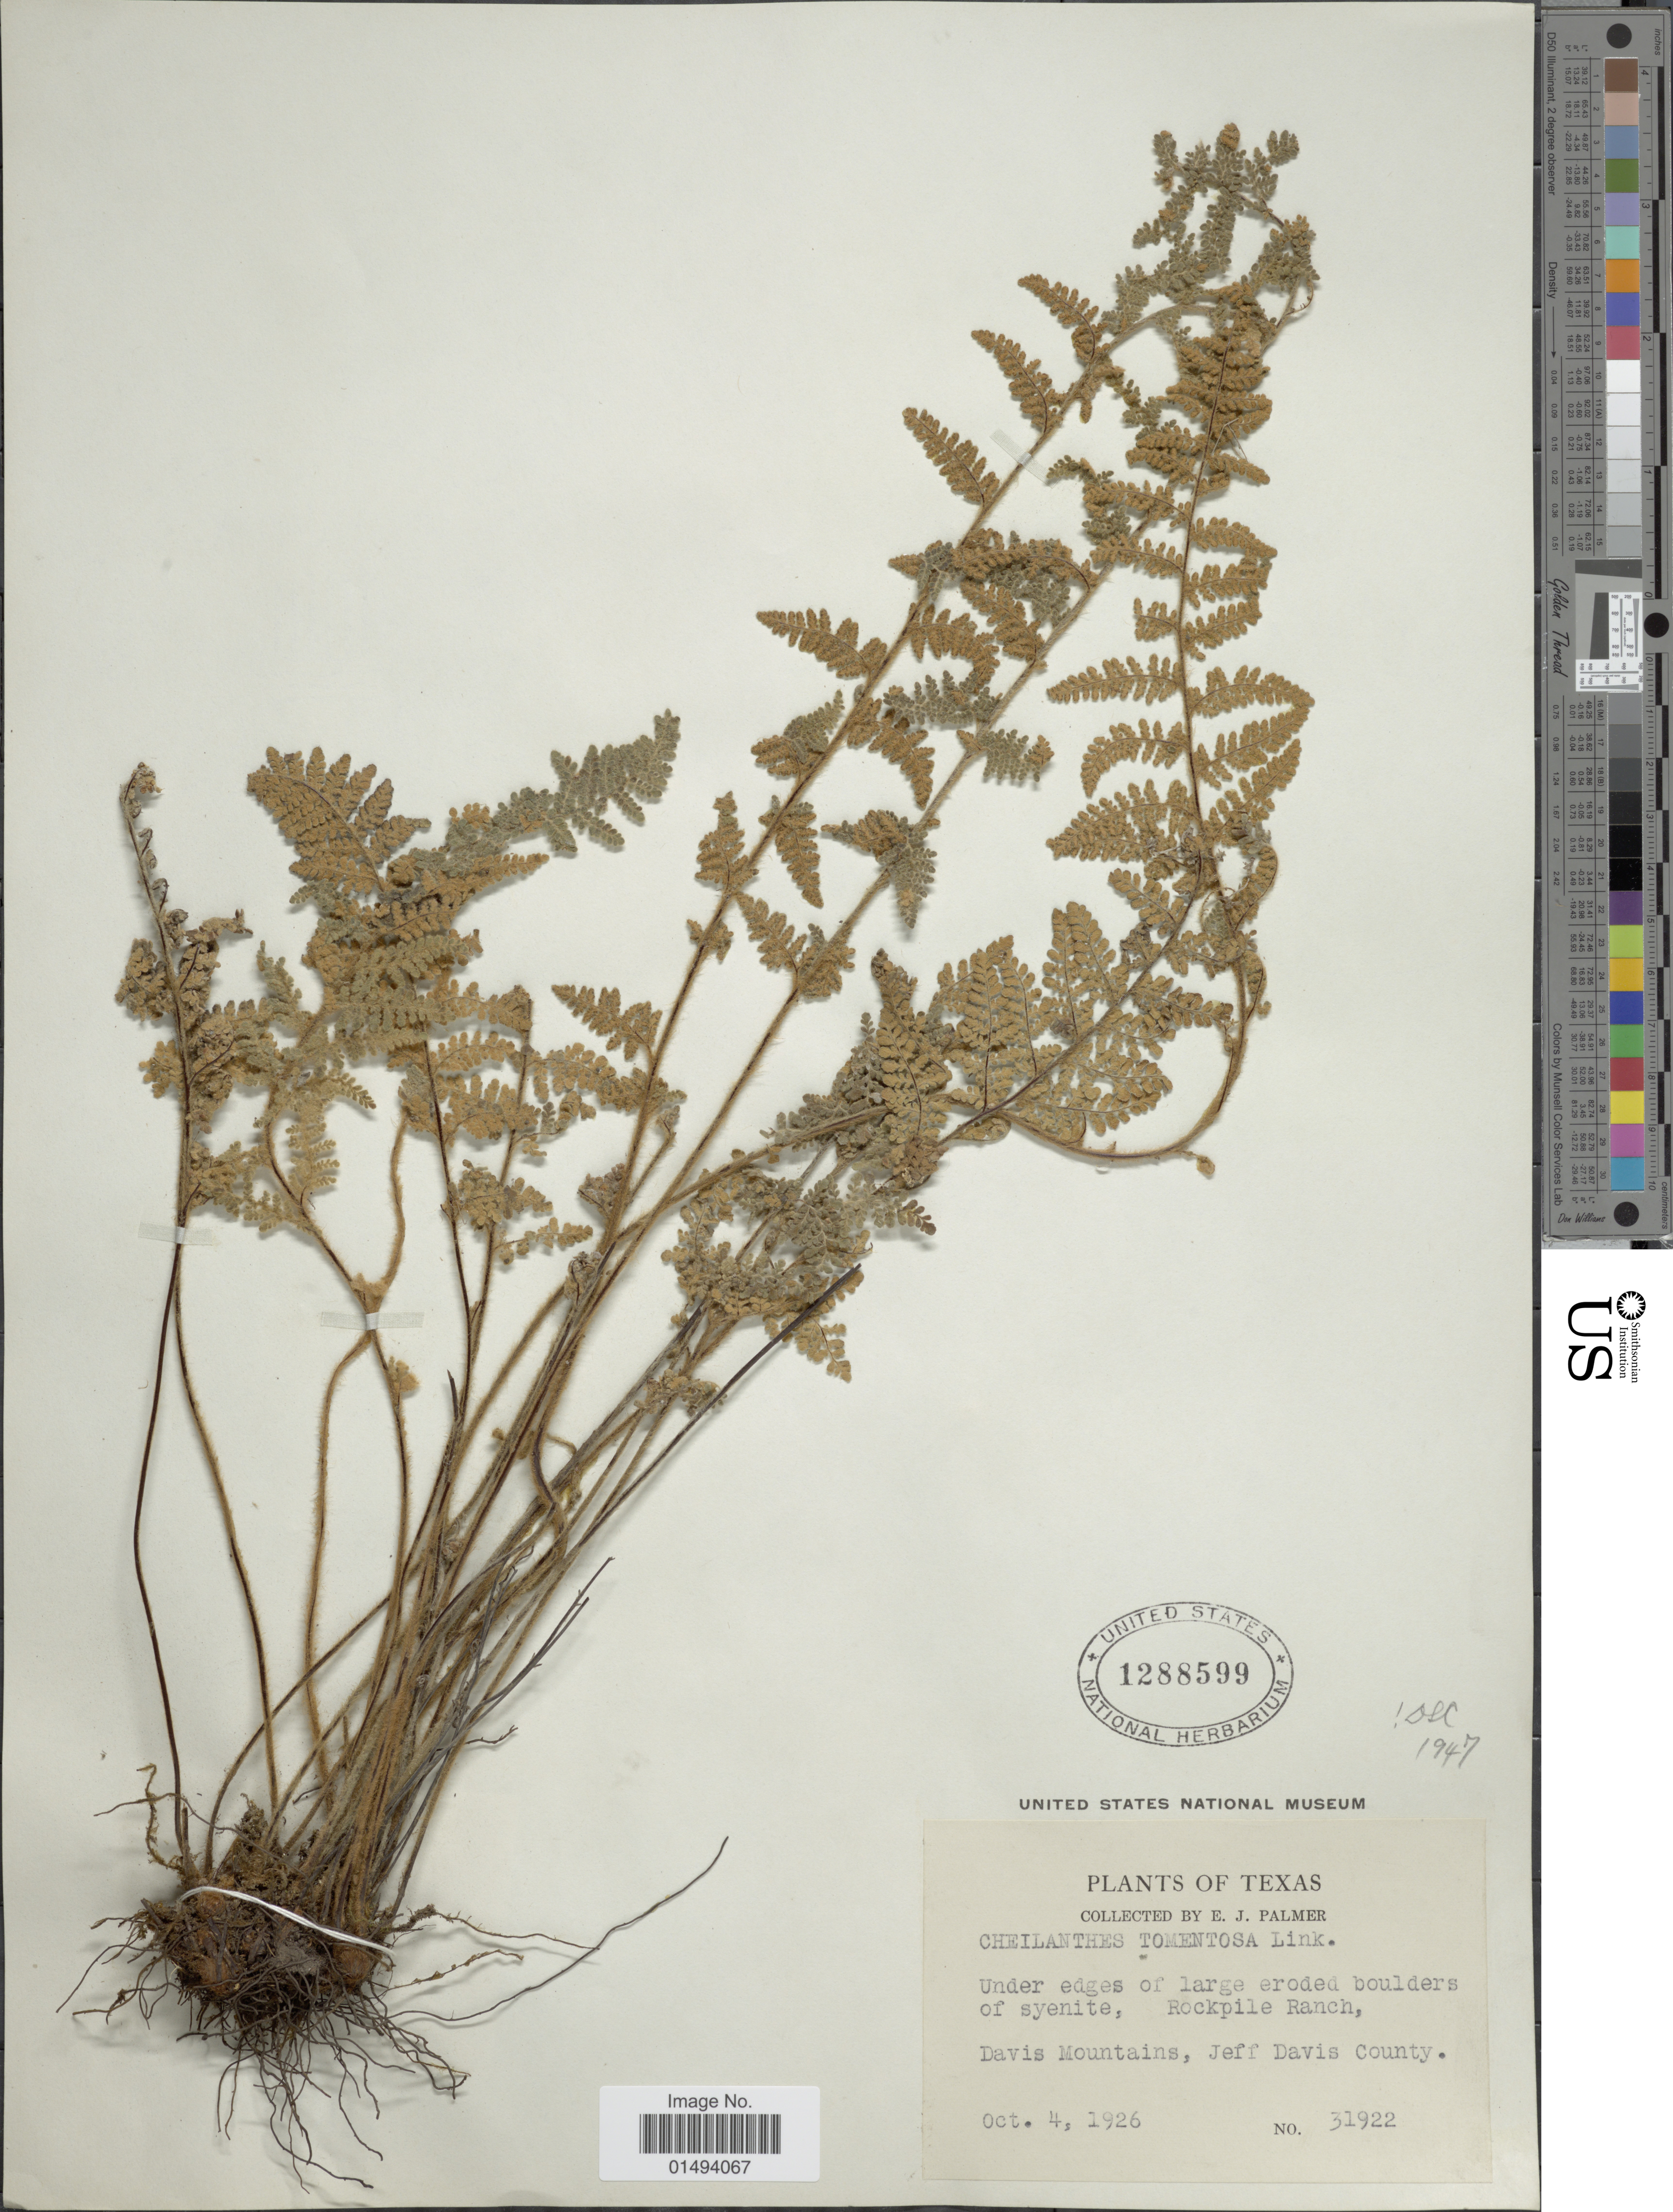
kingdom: Plantae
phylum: Tracheophyta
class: Polypodiopsida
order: Polypodiales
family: Pteridaceae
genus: Myriopteris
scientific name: Myriopteris tomentosa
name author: (Link) Fée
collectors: E. J. Palmer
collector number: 31922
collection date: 1926-10-04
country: United States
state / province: Texas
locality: Texas, under edges of large eroded boulders of syenite, Rockpile Ranch, Davis Mountains, Jeff Davis County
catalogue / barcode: US 1288599